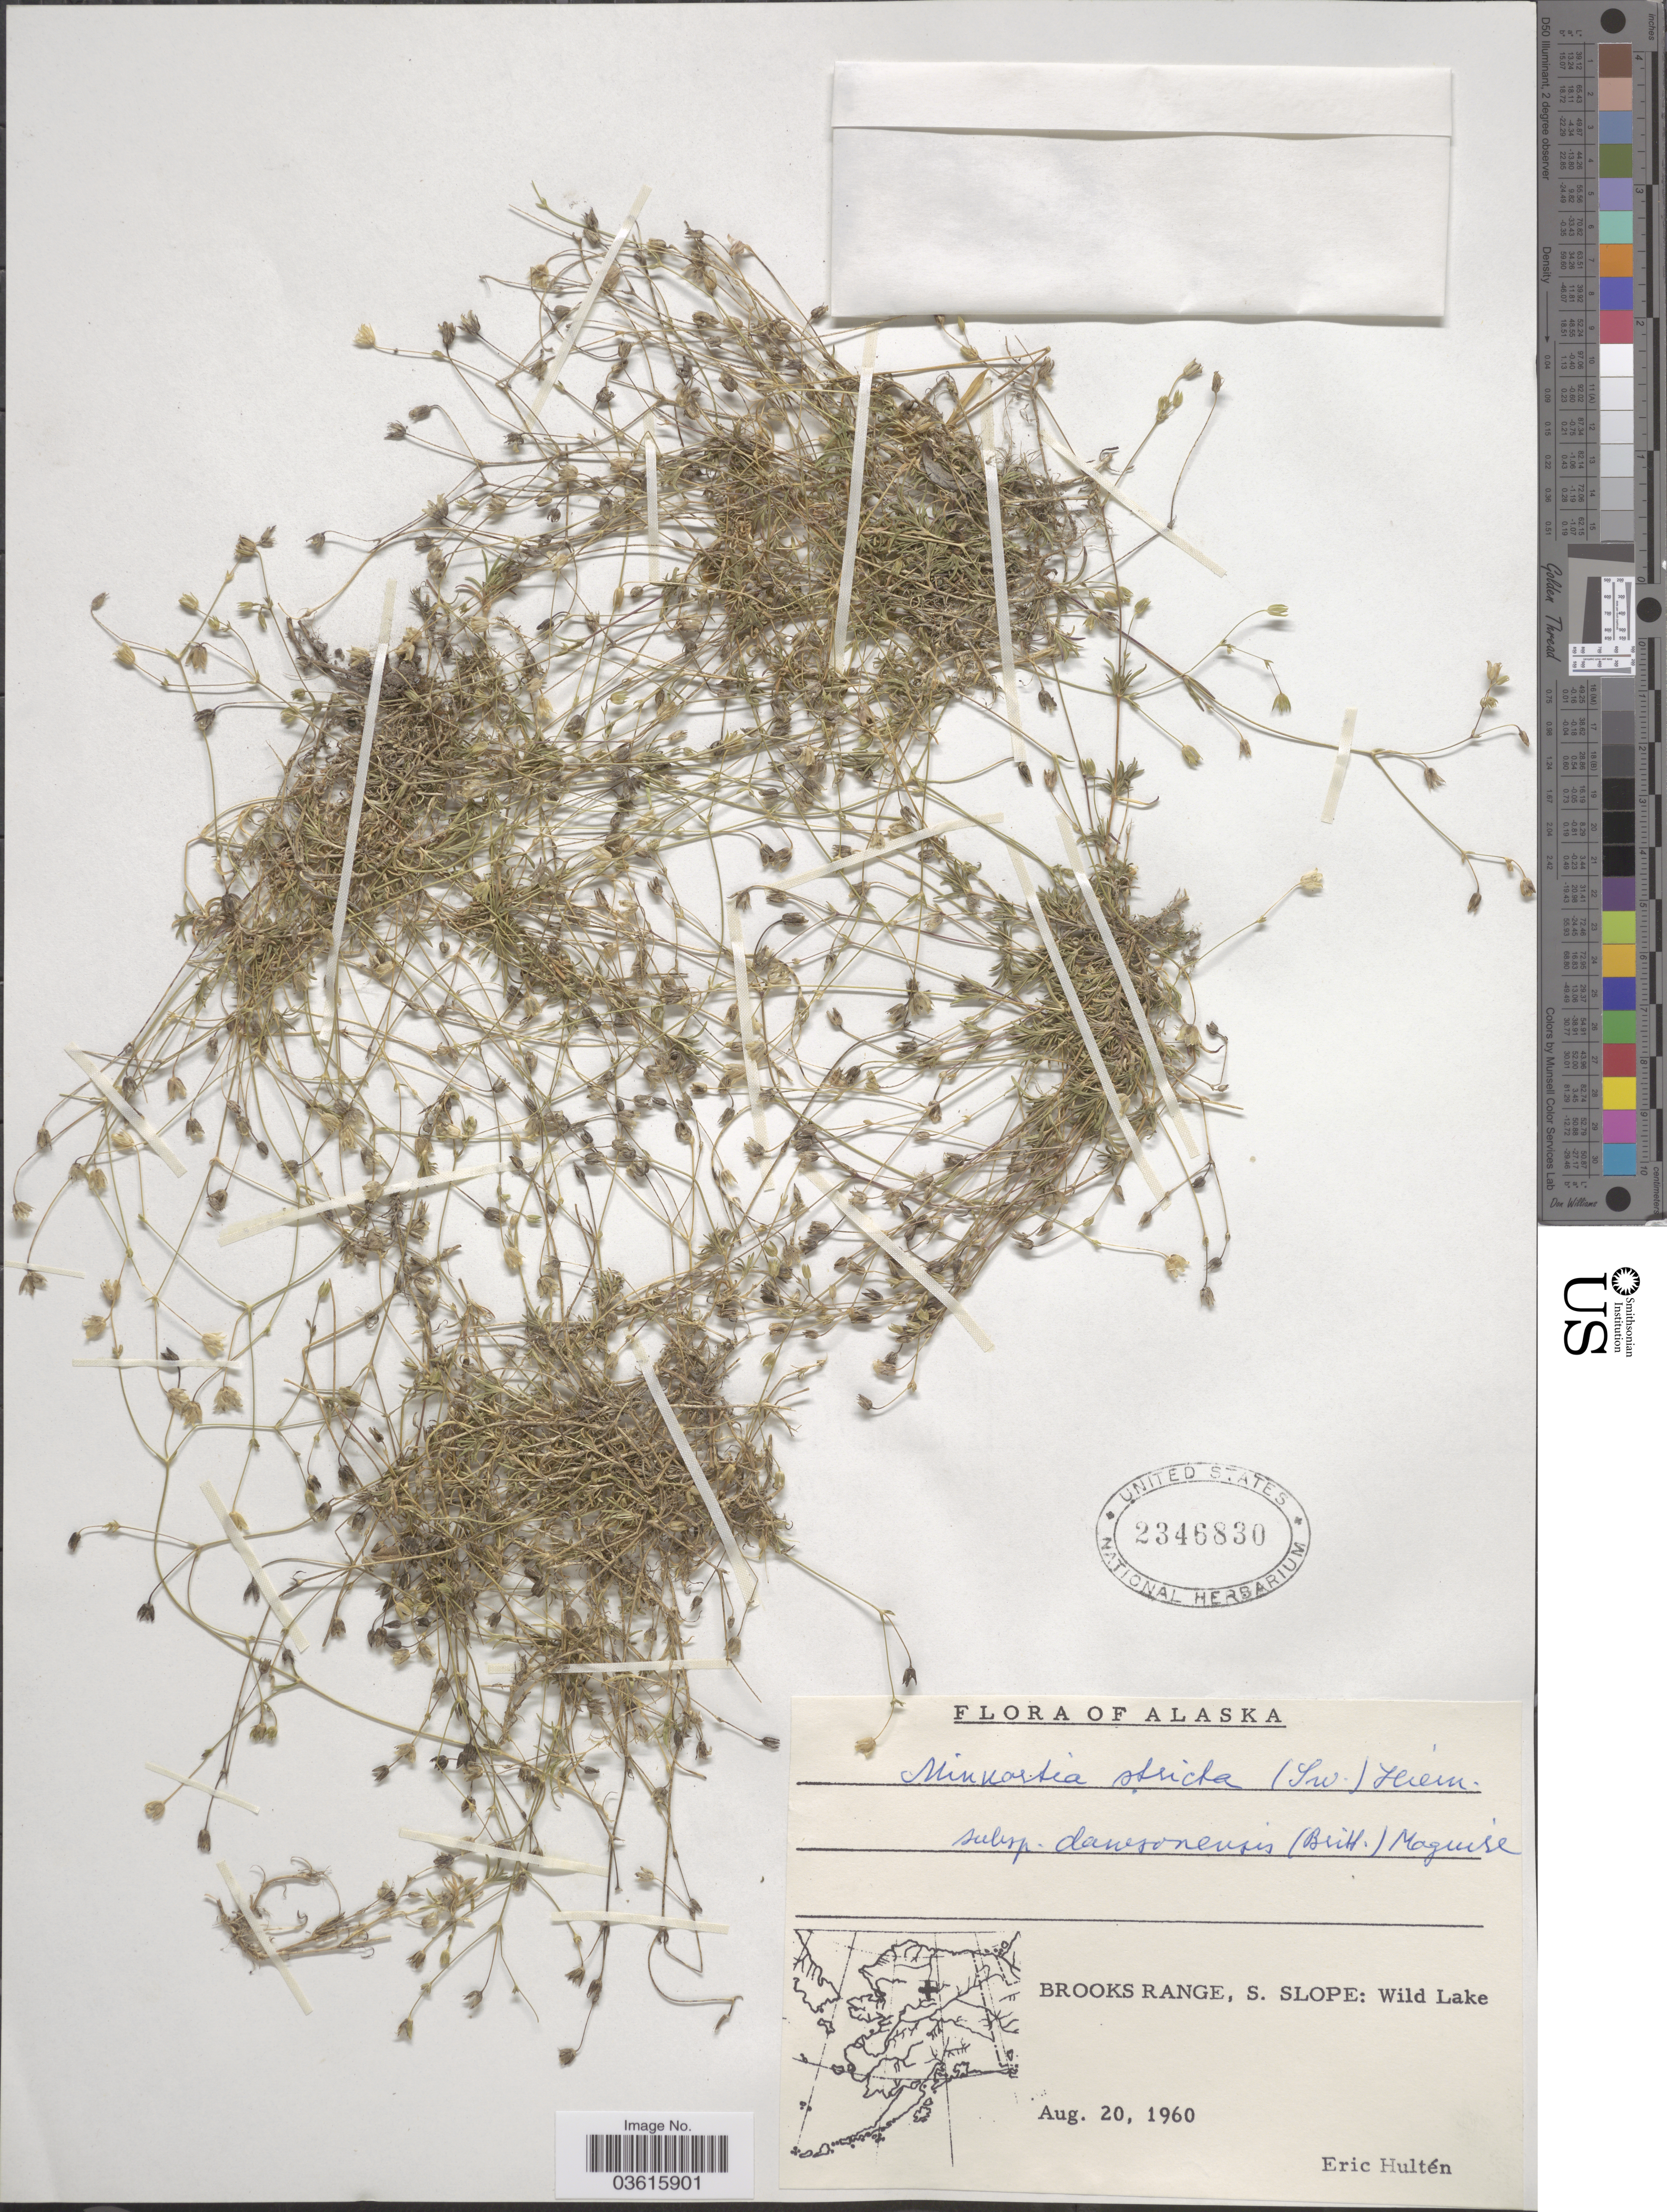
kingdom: Plantae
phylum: Tracheophyta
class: Magnoliopsida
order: Caryophyllales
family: Caryophyllaceae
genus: Minuartia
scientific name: Minuartia dawsonensis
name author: (Britton) House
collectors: E. G. Hultén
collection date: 1960-08-20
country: United States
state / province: Alaska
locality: Brooks Range, S. Slope: Wild Lake.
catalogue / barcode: US 2346830